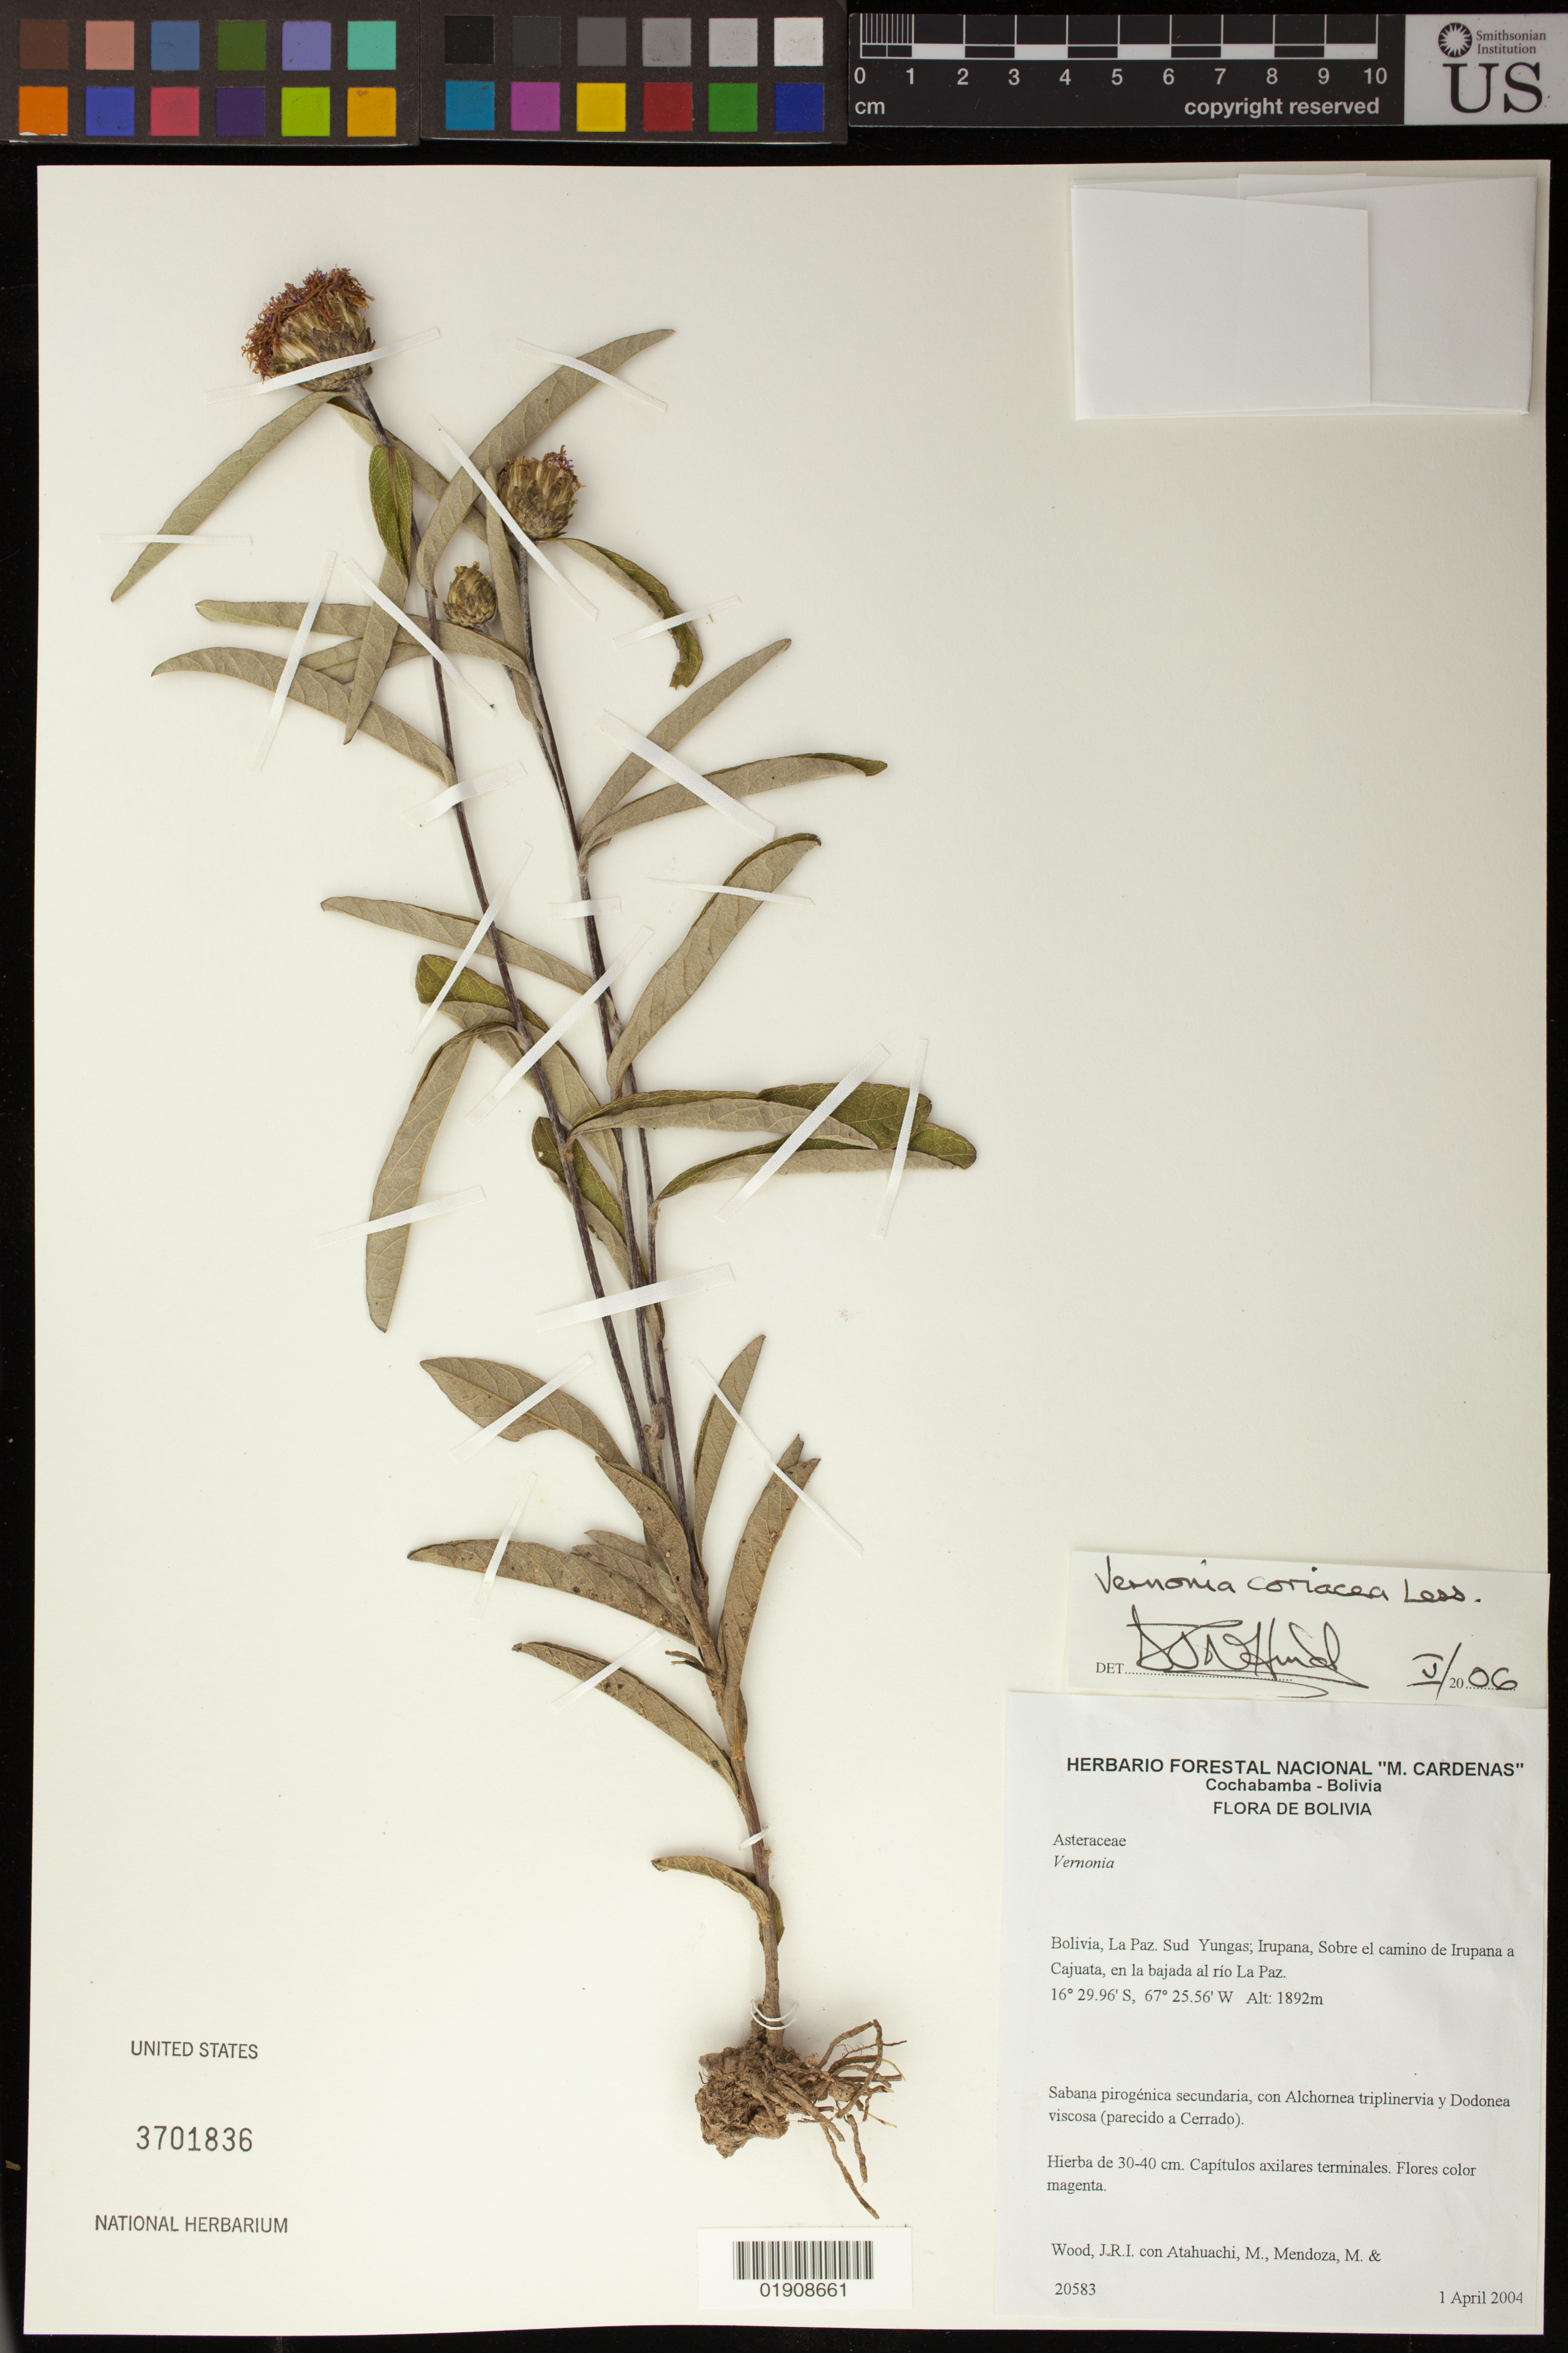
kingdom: Plantae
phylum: Tracheophyta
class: Magnoliopsida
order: Asterales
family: Asteraceae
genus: Lessingianthus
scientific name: Lessingianthus coriaceus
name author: (Less.) H. Rob.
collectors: J. R. I. Wood, M. Atahuachi & M. Mendoza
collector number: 20583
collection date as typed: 1 April 2004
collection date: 2004-04-01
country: Bolivia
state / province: La Paz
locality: Sud Yungas; Irupana, Sobre el camino de Irupana a Cajuata, en la bajada al rio La Paz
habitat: Sabana pirogenica secundaria, con Alchornea triplinervia y Dodonea viscosa (parecido a Cerrado)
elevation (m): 1892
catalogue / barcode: US 3701836